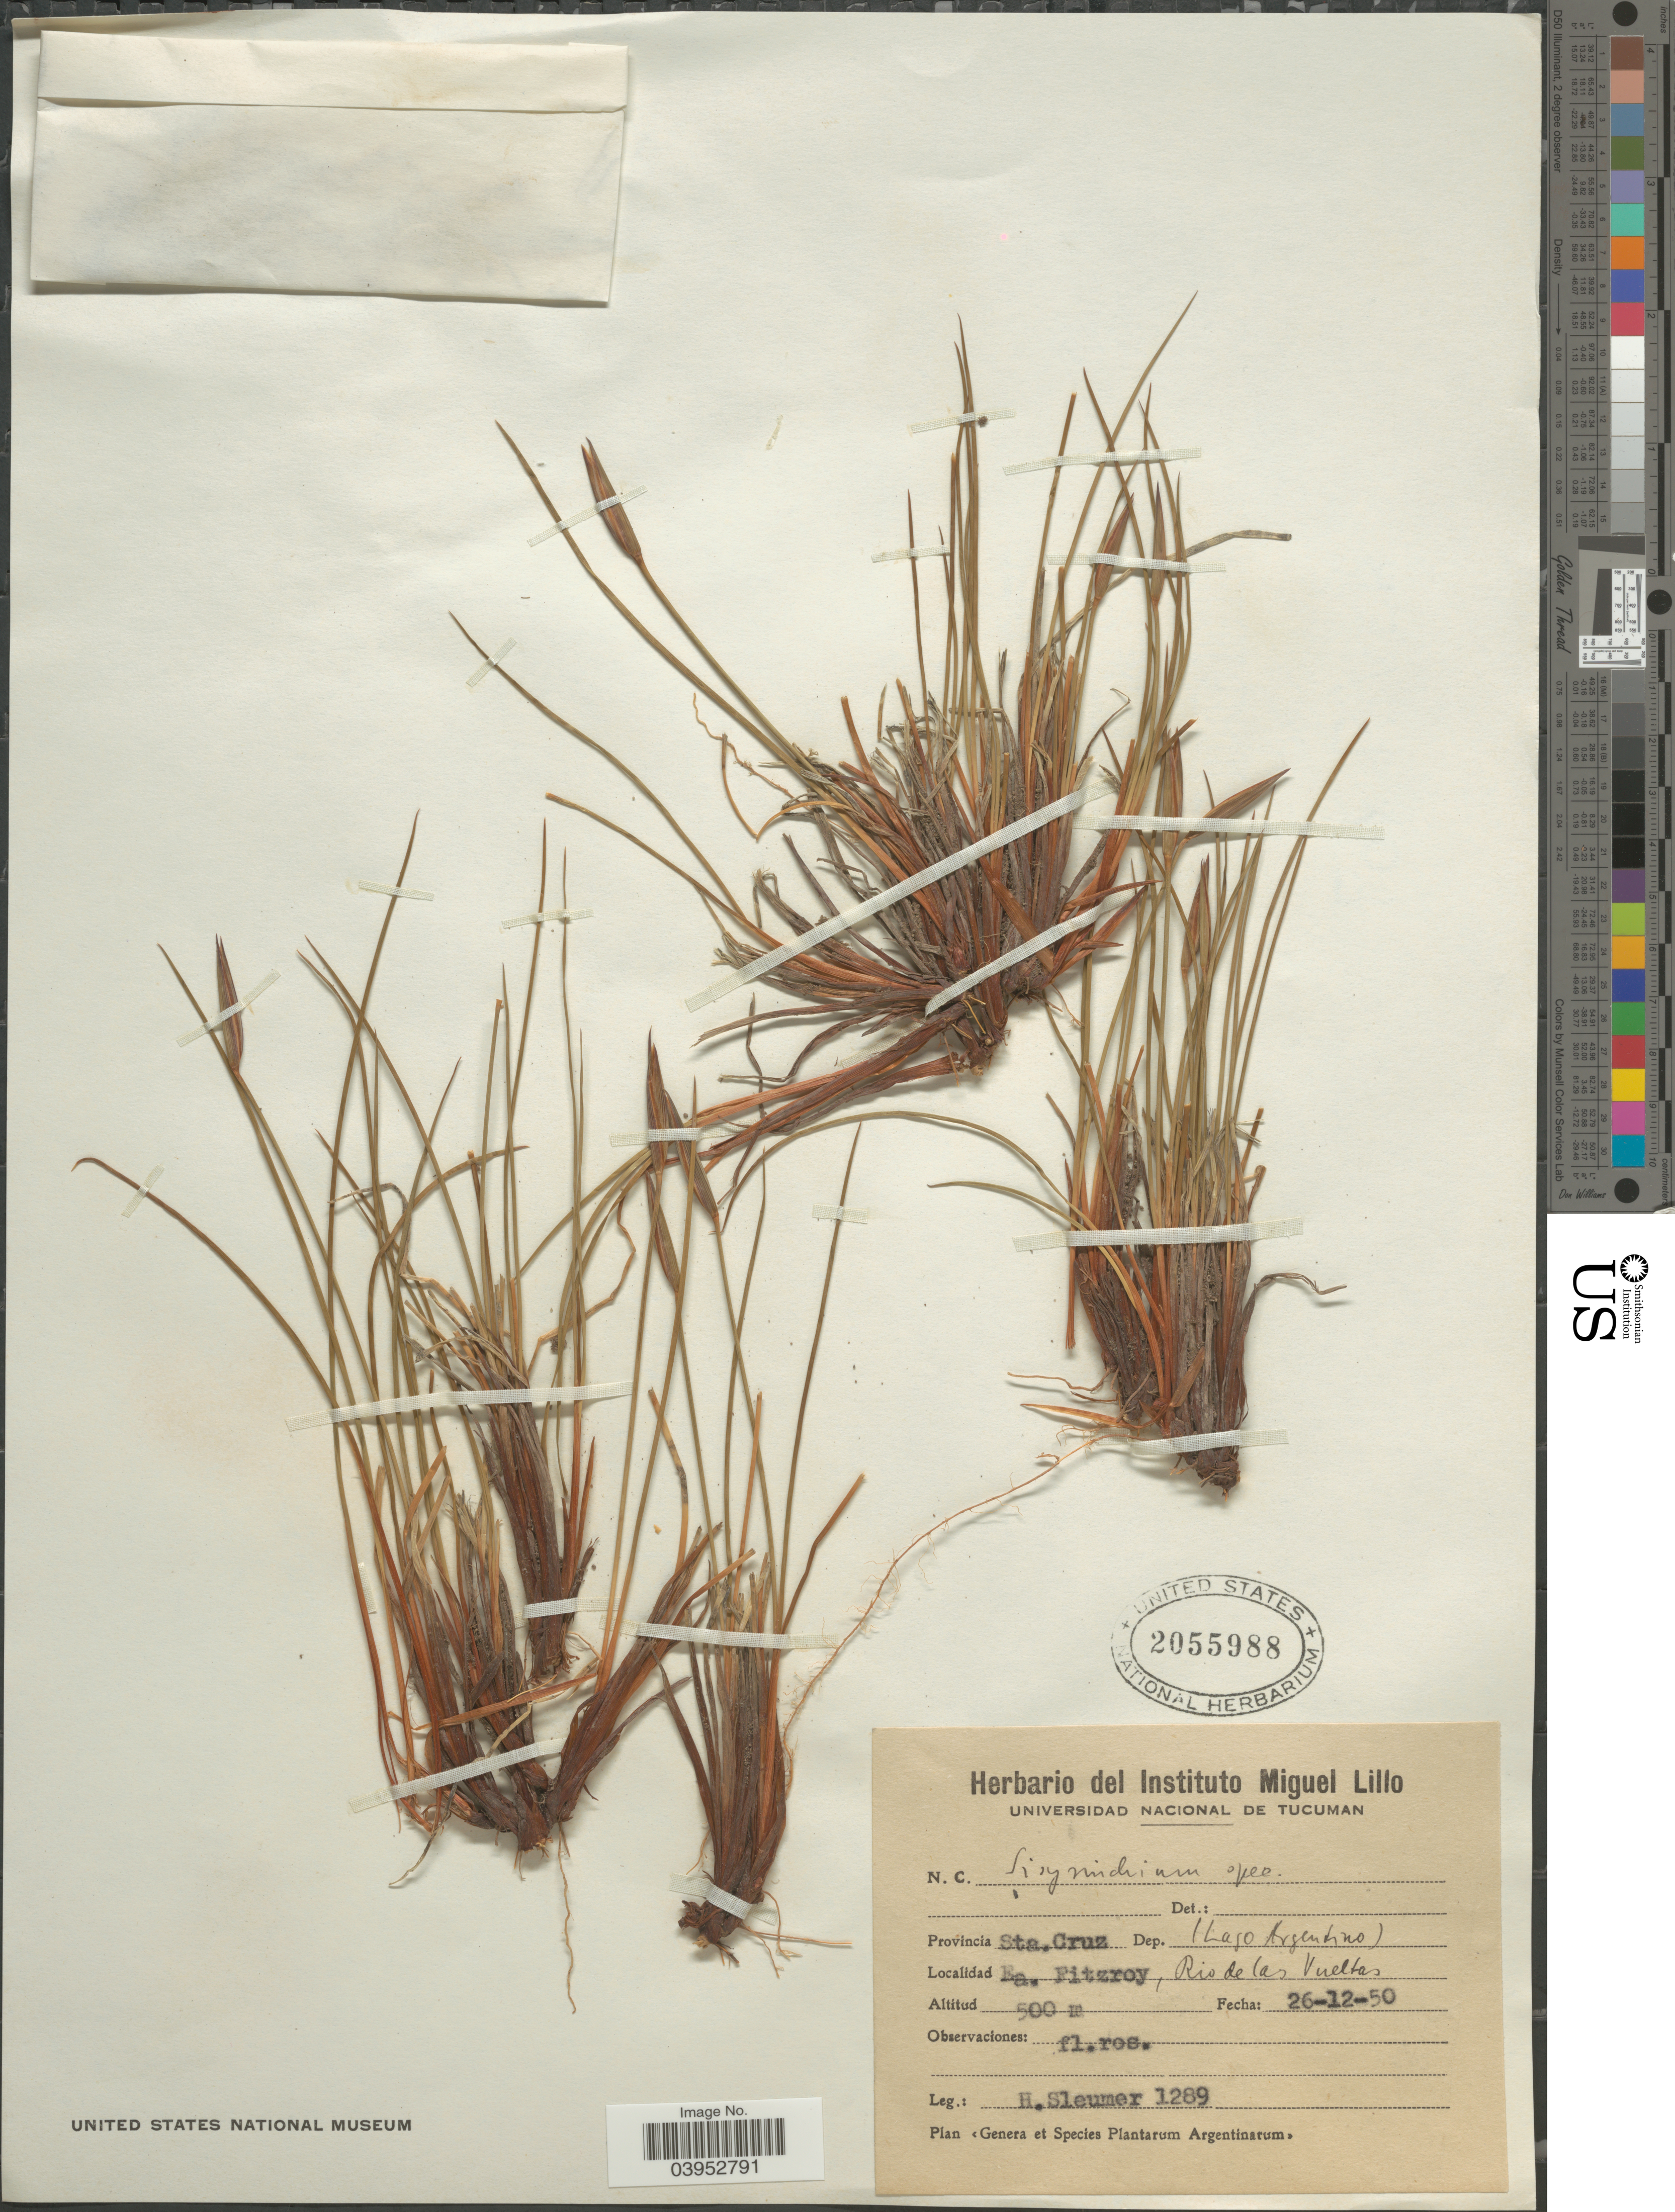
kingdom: Plantae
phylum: Tracheophyta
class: Liliopsida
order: Asparagales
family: Iridaceae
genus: Sisyrinchium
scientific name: Sisyrinchium sp.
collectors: H. O. Sleumer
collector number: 1289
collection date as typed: Transcribed d/m/y: 26/12/50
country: Argentina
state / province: Santa Cruz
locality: Sta. Cruz Dep. Lago Argentino. Ea. Fitzroy, Rio de las Vueltas.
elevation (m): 500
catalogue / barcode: US 2055988